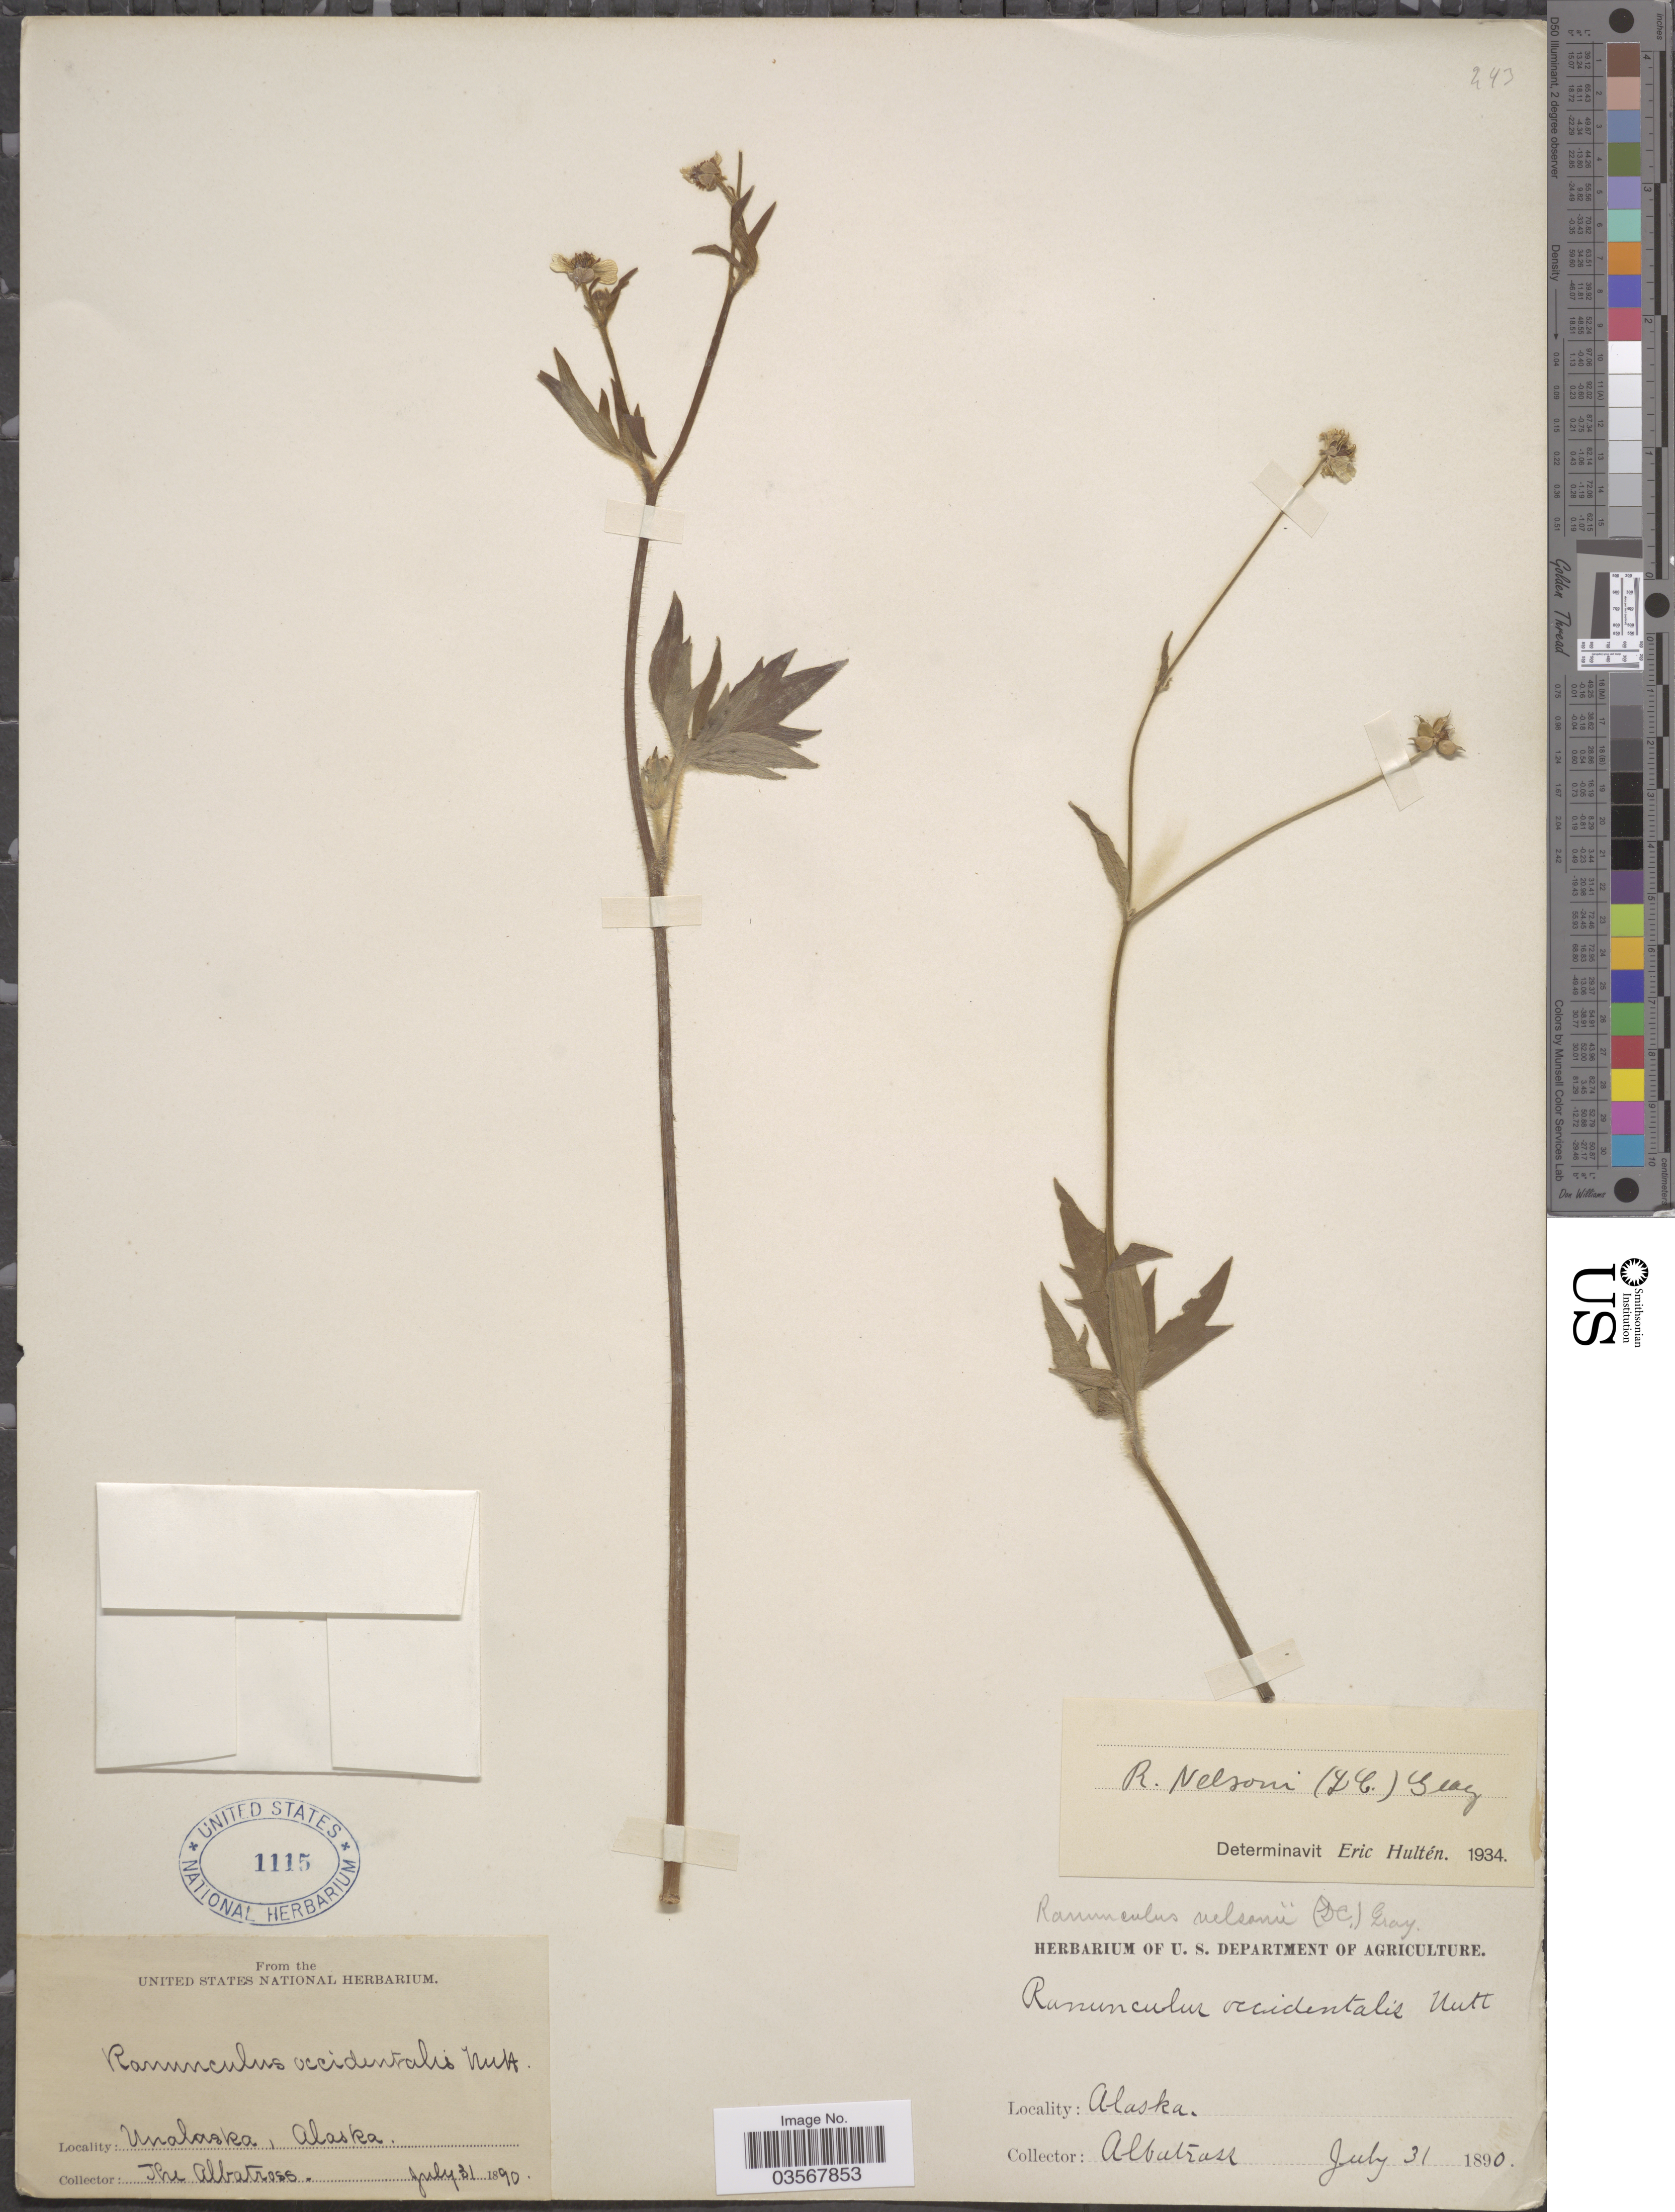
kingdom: Plantae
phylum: Tracheophyta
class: Magnoliopsida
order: Ranunculales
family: Ranunculaceae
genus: Ranunculus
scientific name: Ranunculus occidentalis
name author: Nutt.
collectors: "The Albatross"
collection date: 1890-07-31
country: United States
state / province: Alaska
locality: Unalaska.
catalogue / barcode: US 1115